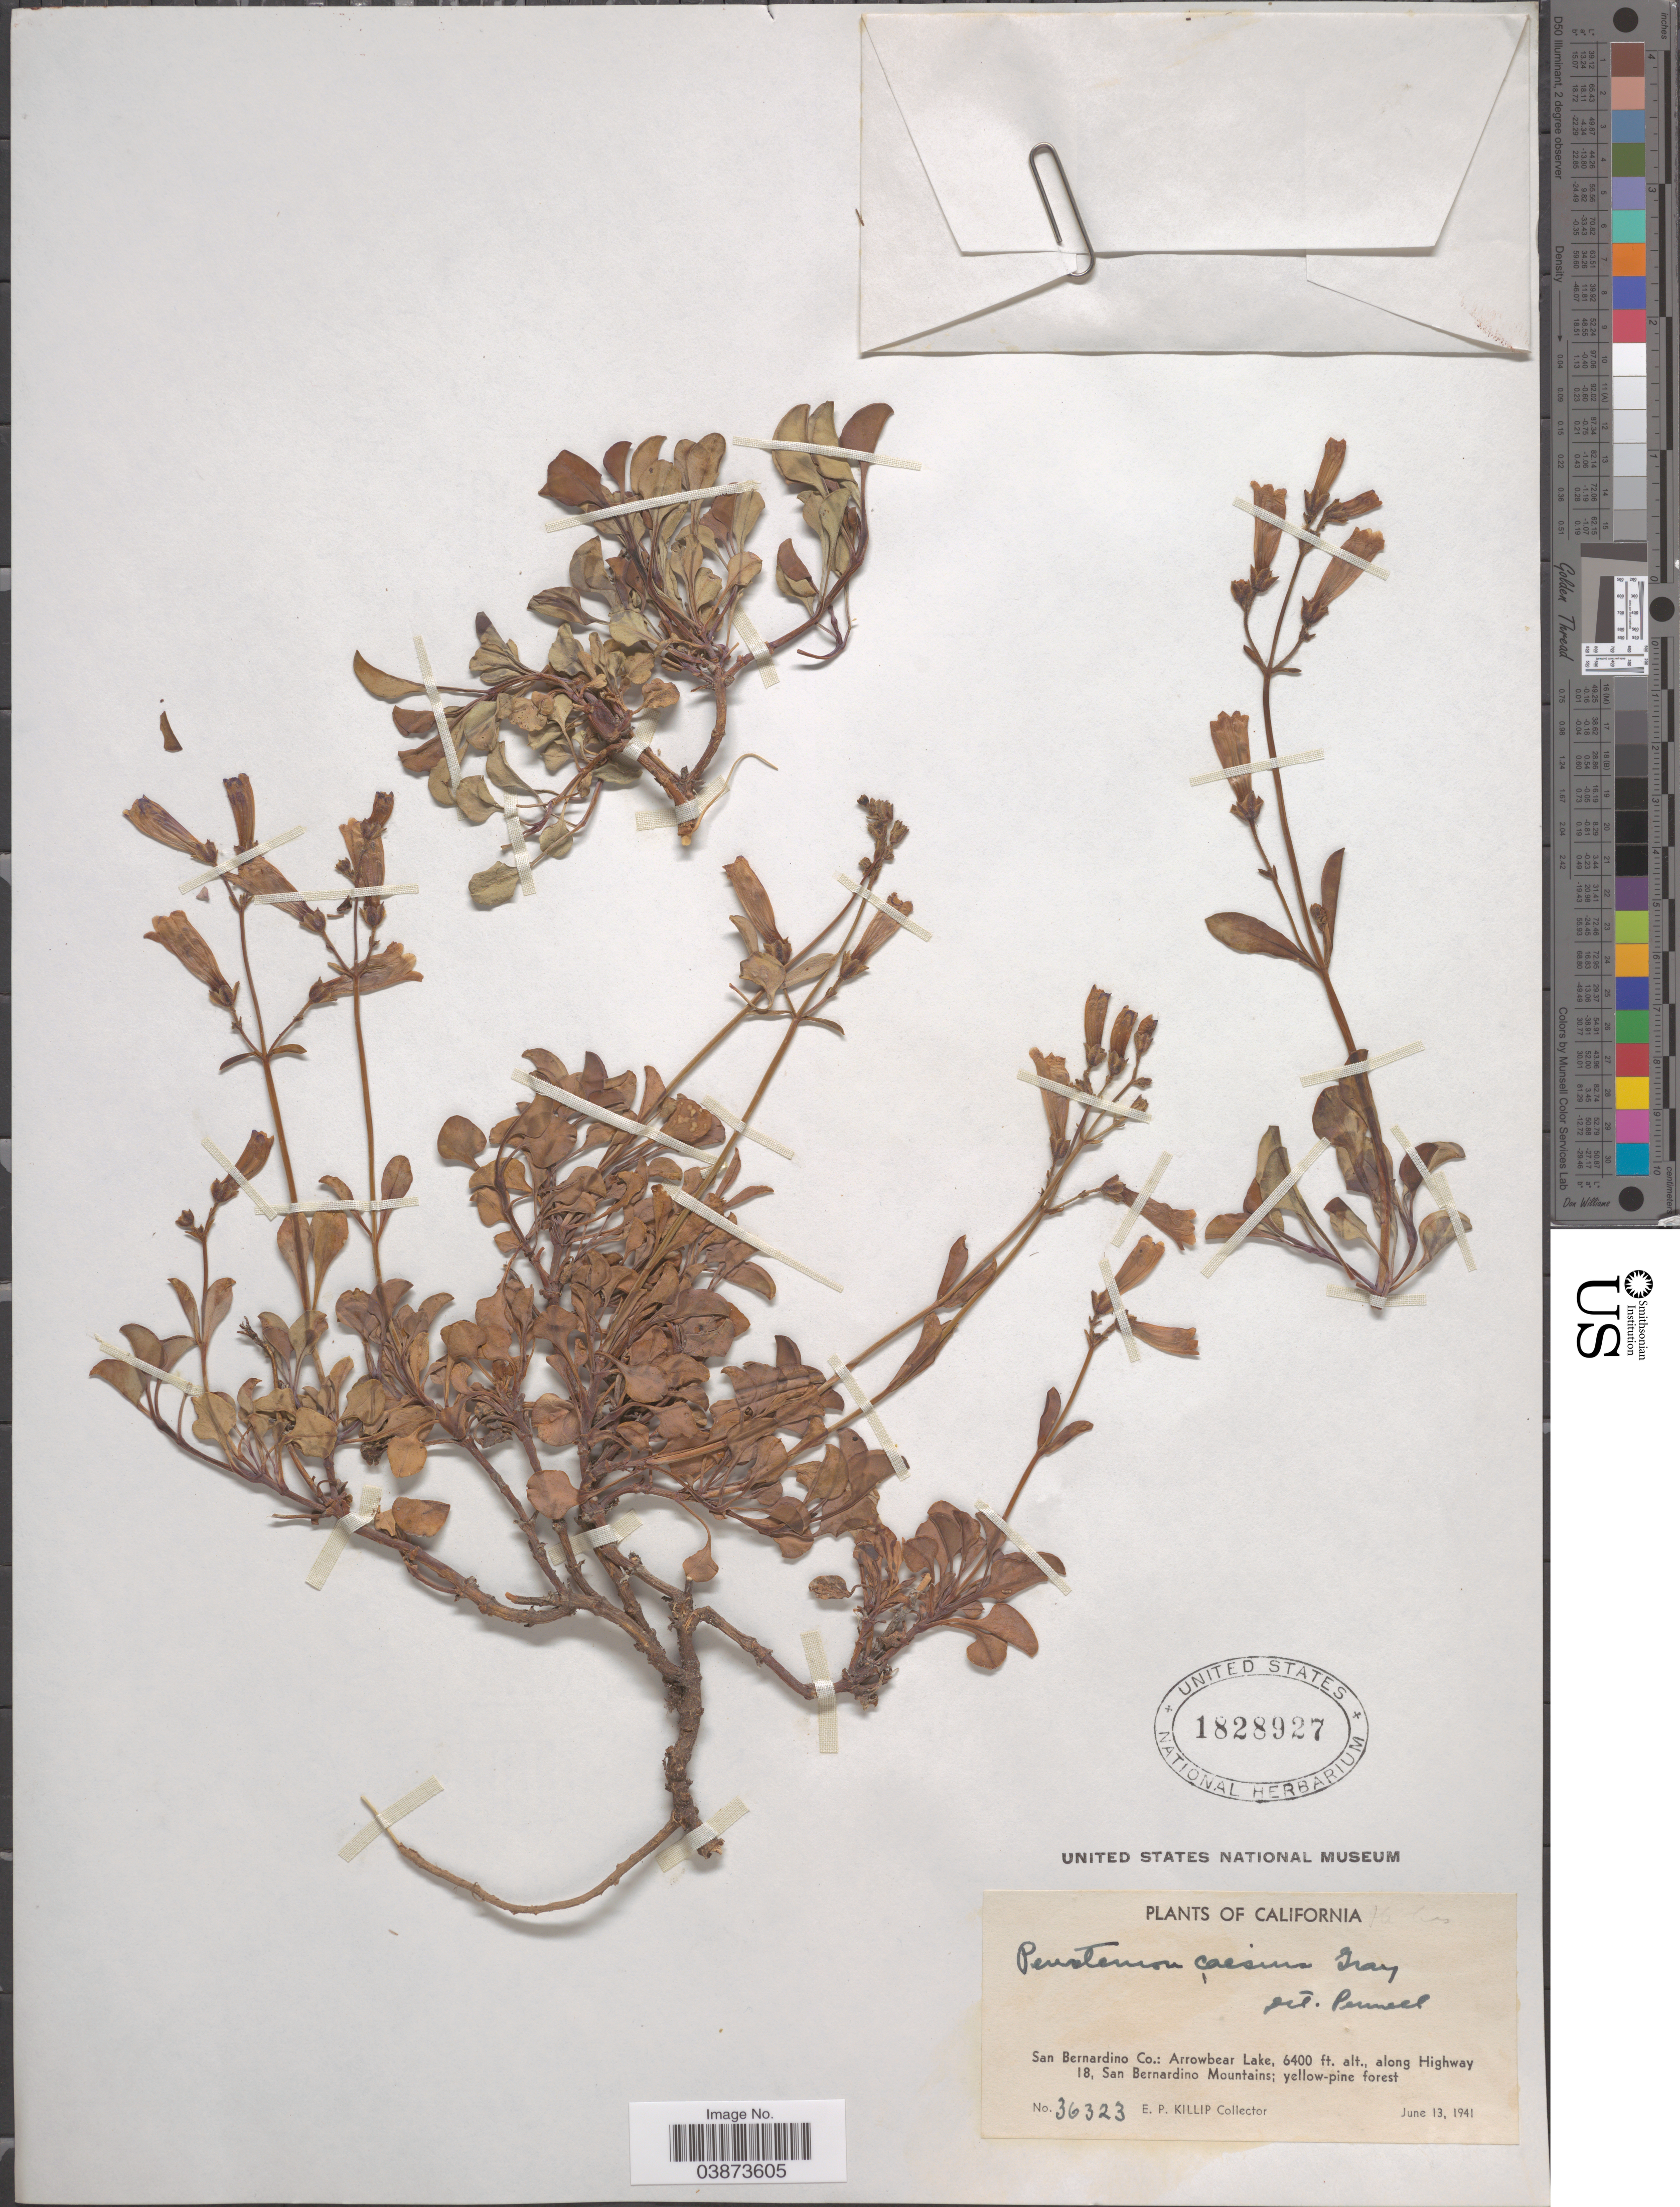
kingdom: Plantae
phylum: Tracheophyta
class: Magnoliopsida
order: Lamiales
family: Plantaginaceae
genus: Penstemon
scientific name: Penstemon caesius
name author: A. Gray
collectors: E. P. Killip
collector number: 36323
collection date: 1941-06-13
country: United States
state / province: California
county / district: San Bernardino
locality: San Bernardino Co.: Arrowbear Lake, along Highway 18, San Bernardino Mountains.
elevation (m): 1951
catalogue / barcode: US 1828927